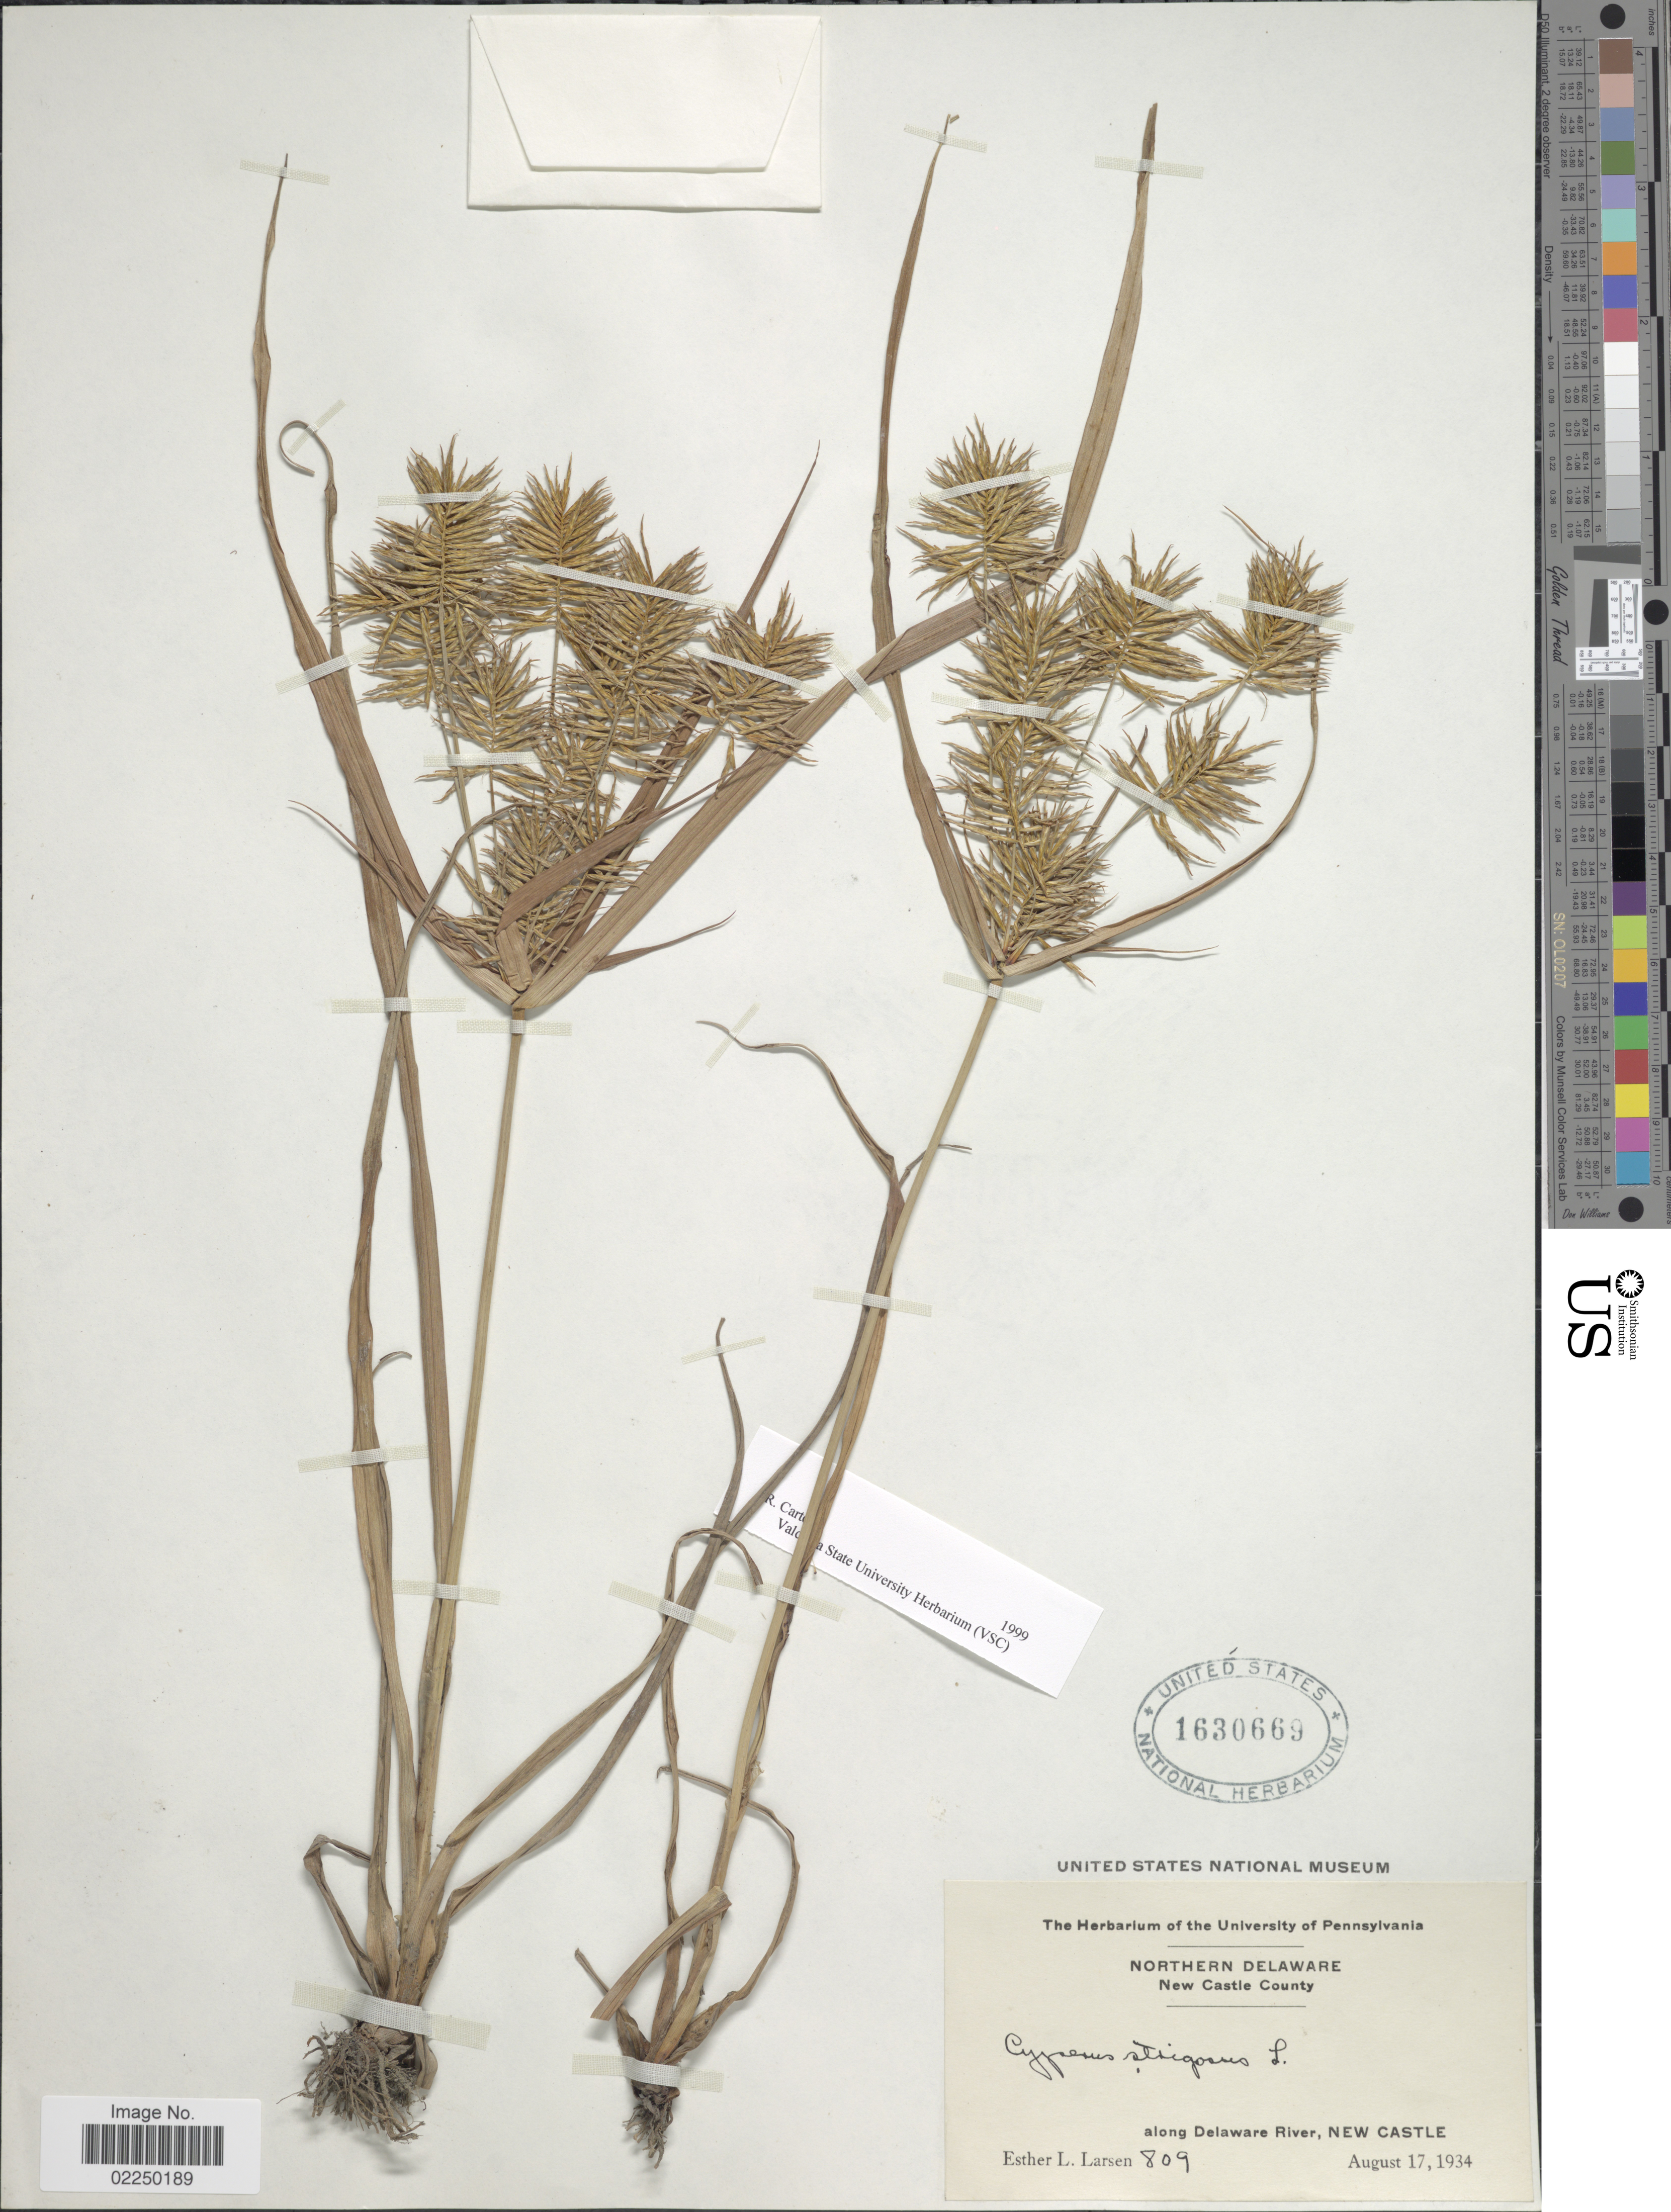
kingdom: Plantae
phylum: Tracheophyta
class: Liliopsida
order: Poales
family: Cyperaceae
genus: Cyperus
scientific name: Cyperus strigosus L.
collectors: E. Larsen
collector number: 809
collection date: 1934-08-17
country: United States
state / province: Delaware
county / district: New Castle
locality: Northern Delaware, New Castle County, along Delaware River, New Castle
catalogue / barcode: US 1630669